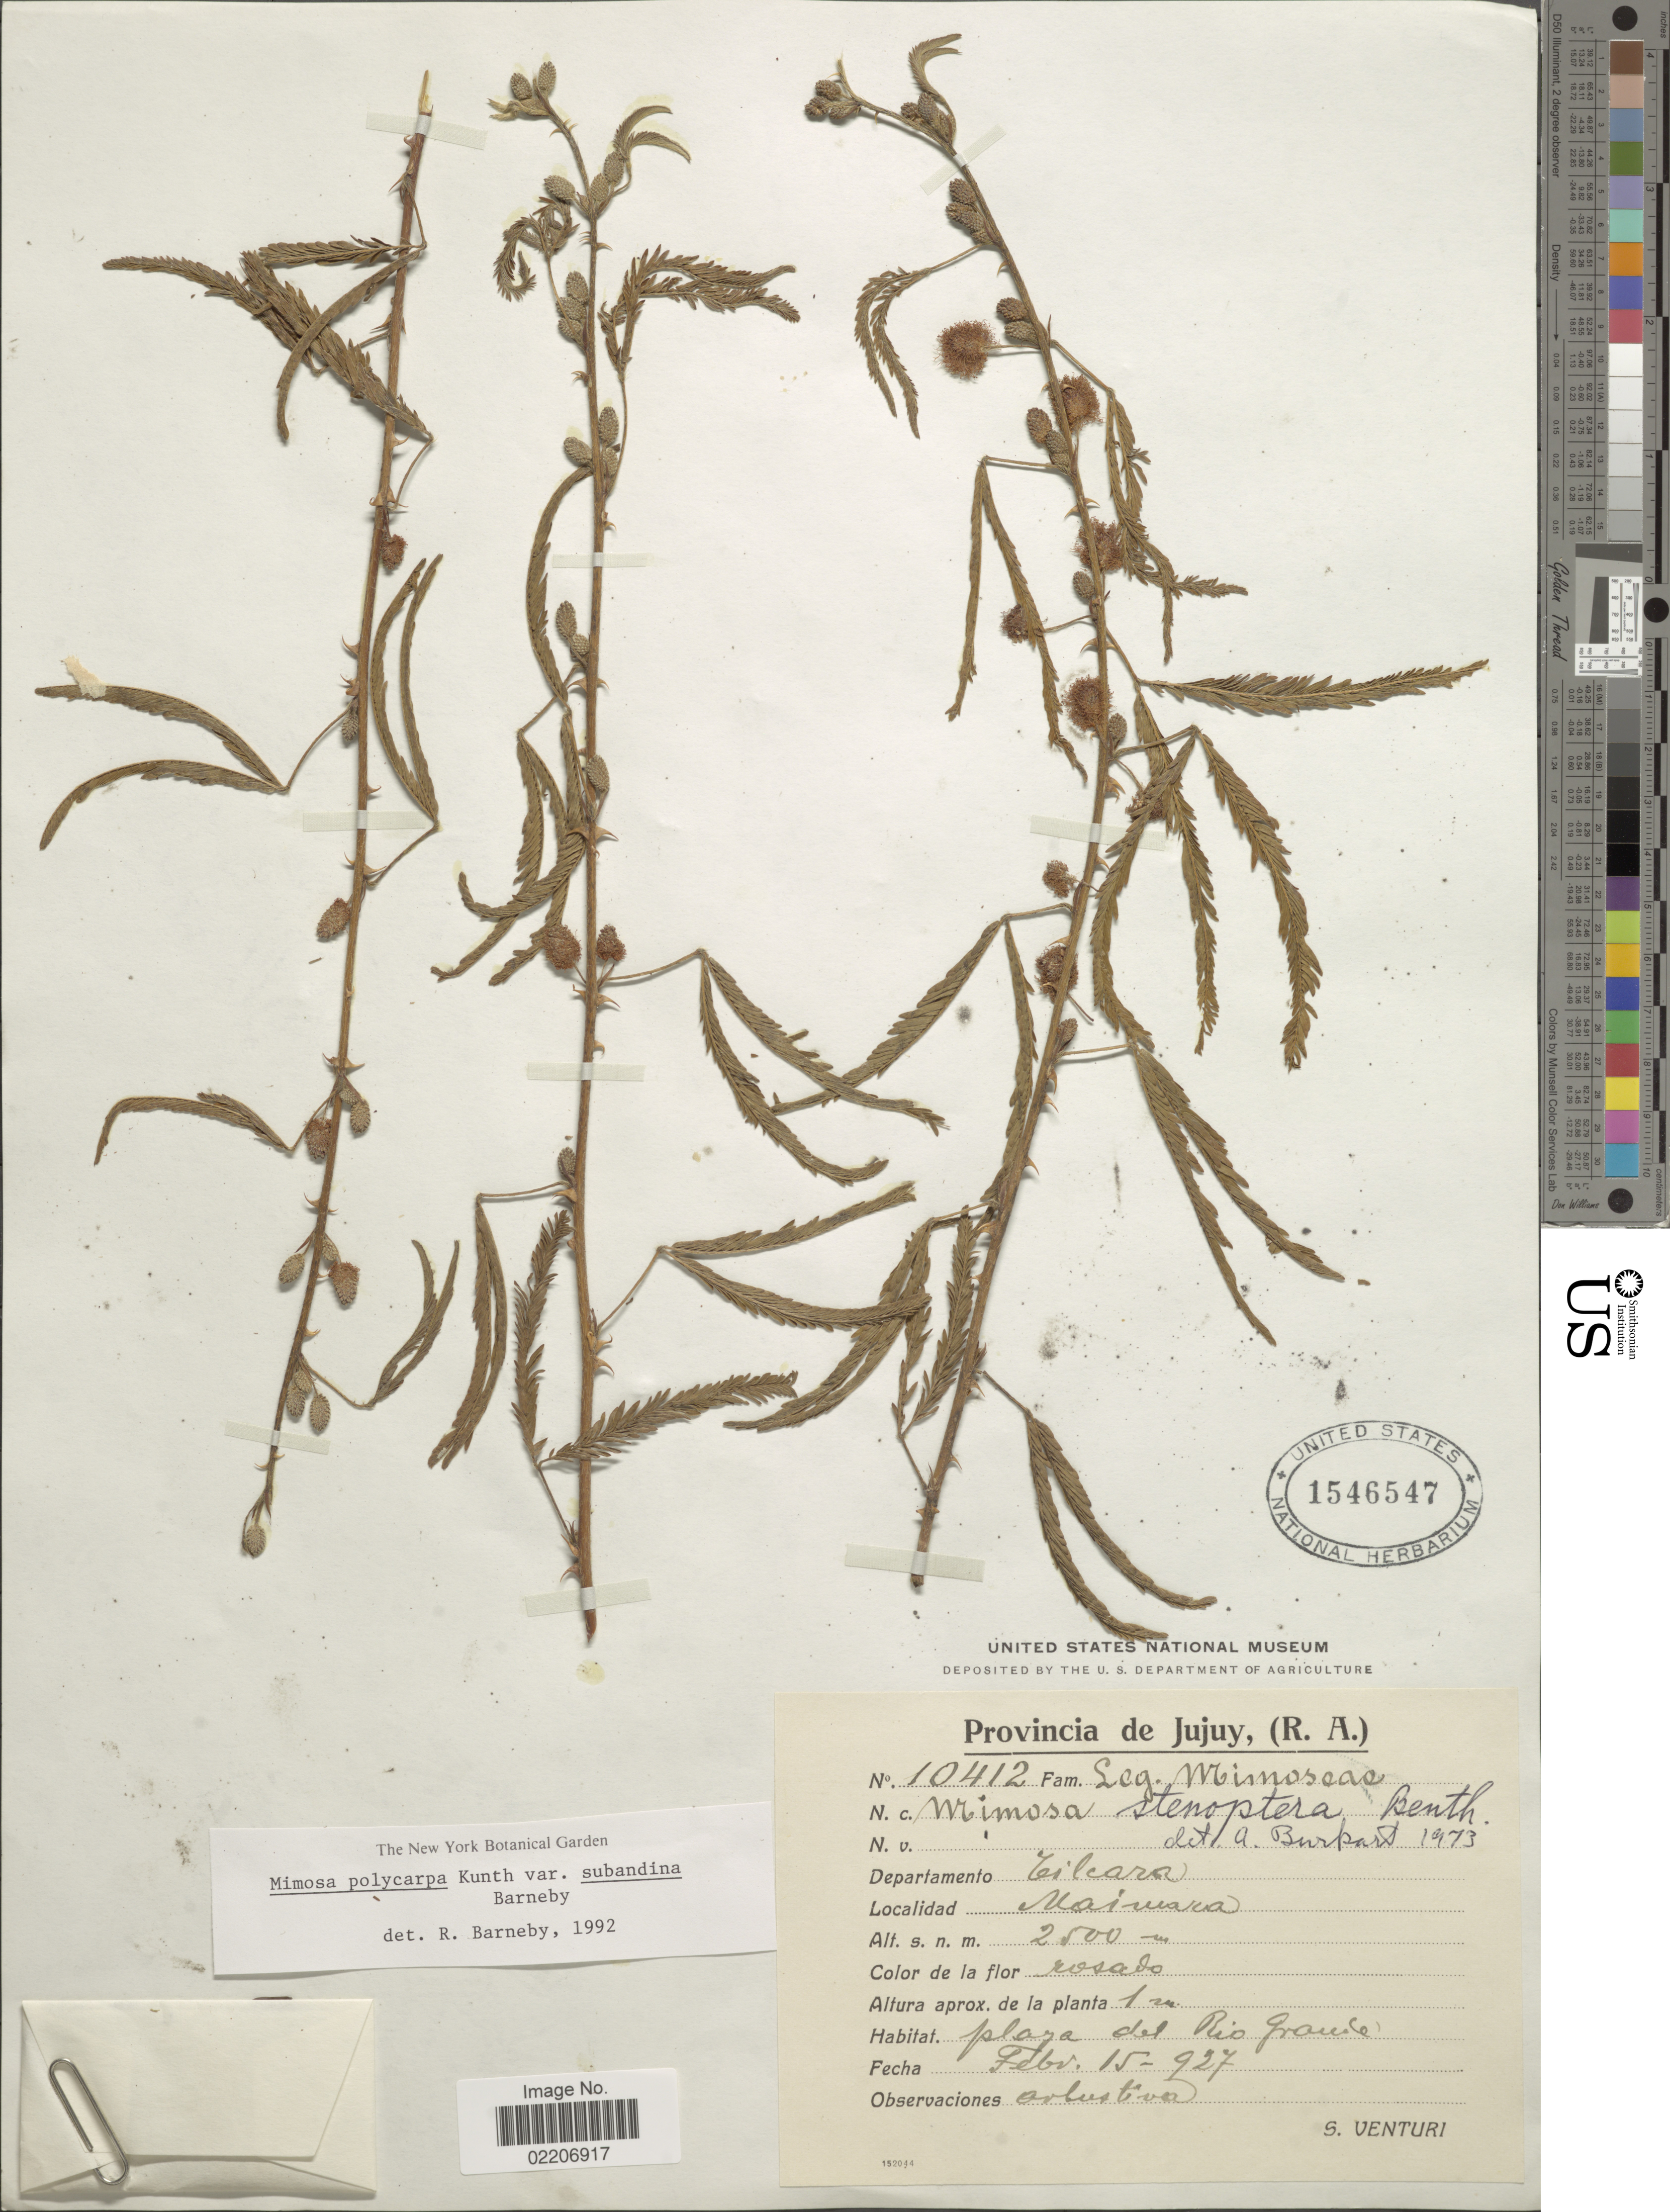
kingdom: Plantae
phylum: Tracheophyta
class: Magnoliopsida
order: Fabales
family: Fabaceae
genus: Mimosa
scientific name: Mimosa polycarpa var. subandina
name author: Barneby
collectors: S. Venturi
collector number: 10412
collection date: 1927-02-15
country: Argentina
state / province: Jujuy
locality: Departamento Tilcara, Maimara.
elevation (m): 2500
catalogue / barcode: US 1546547